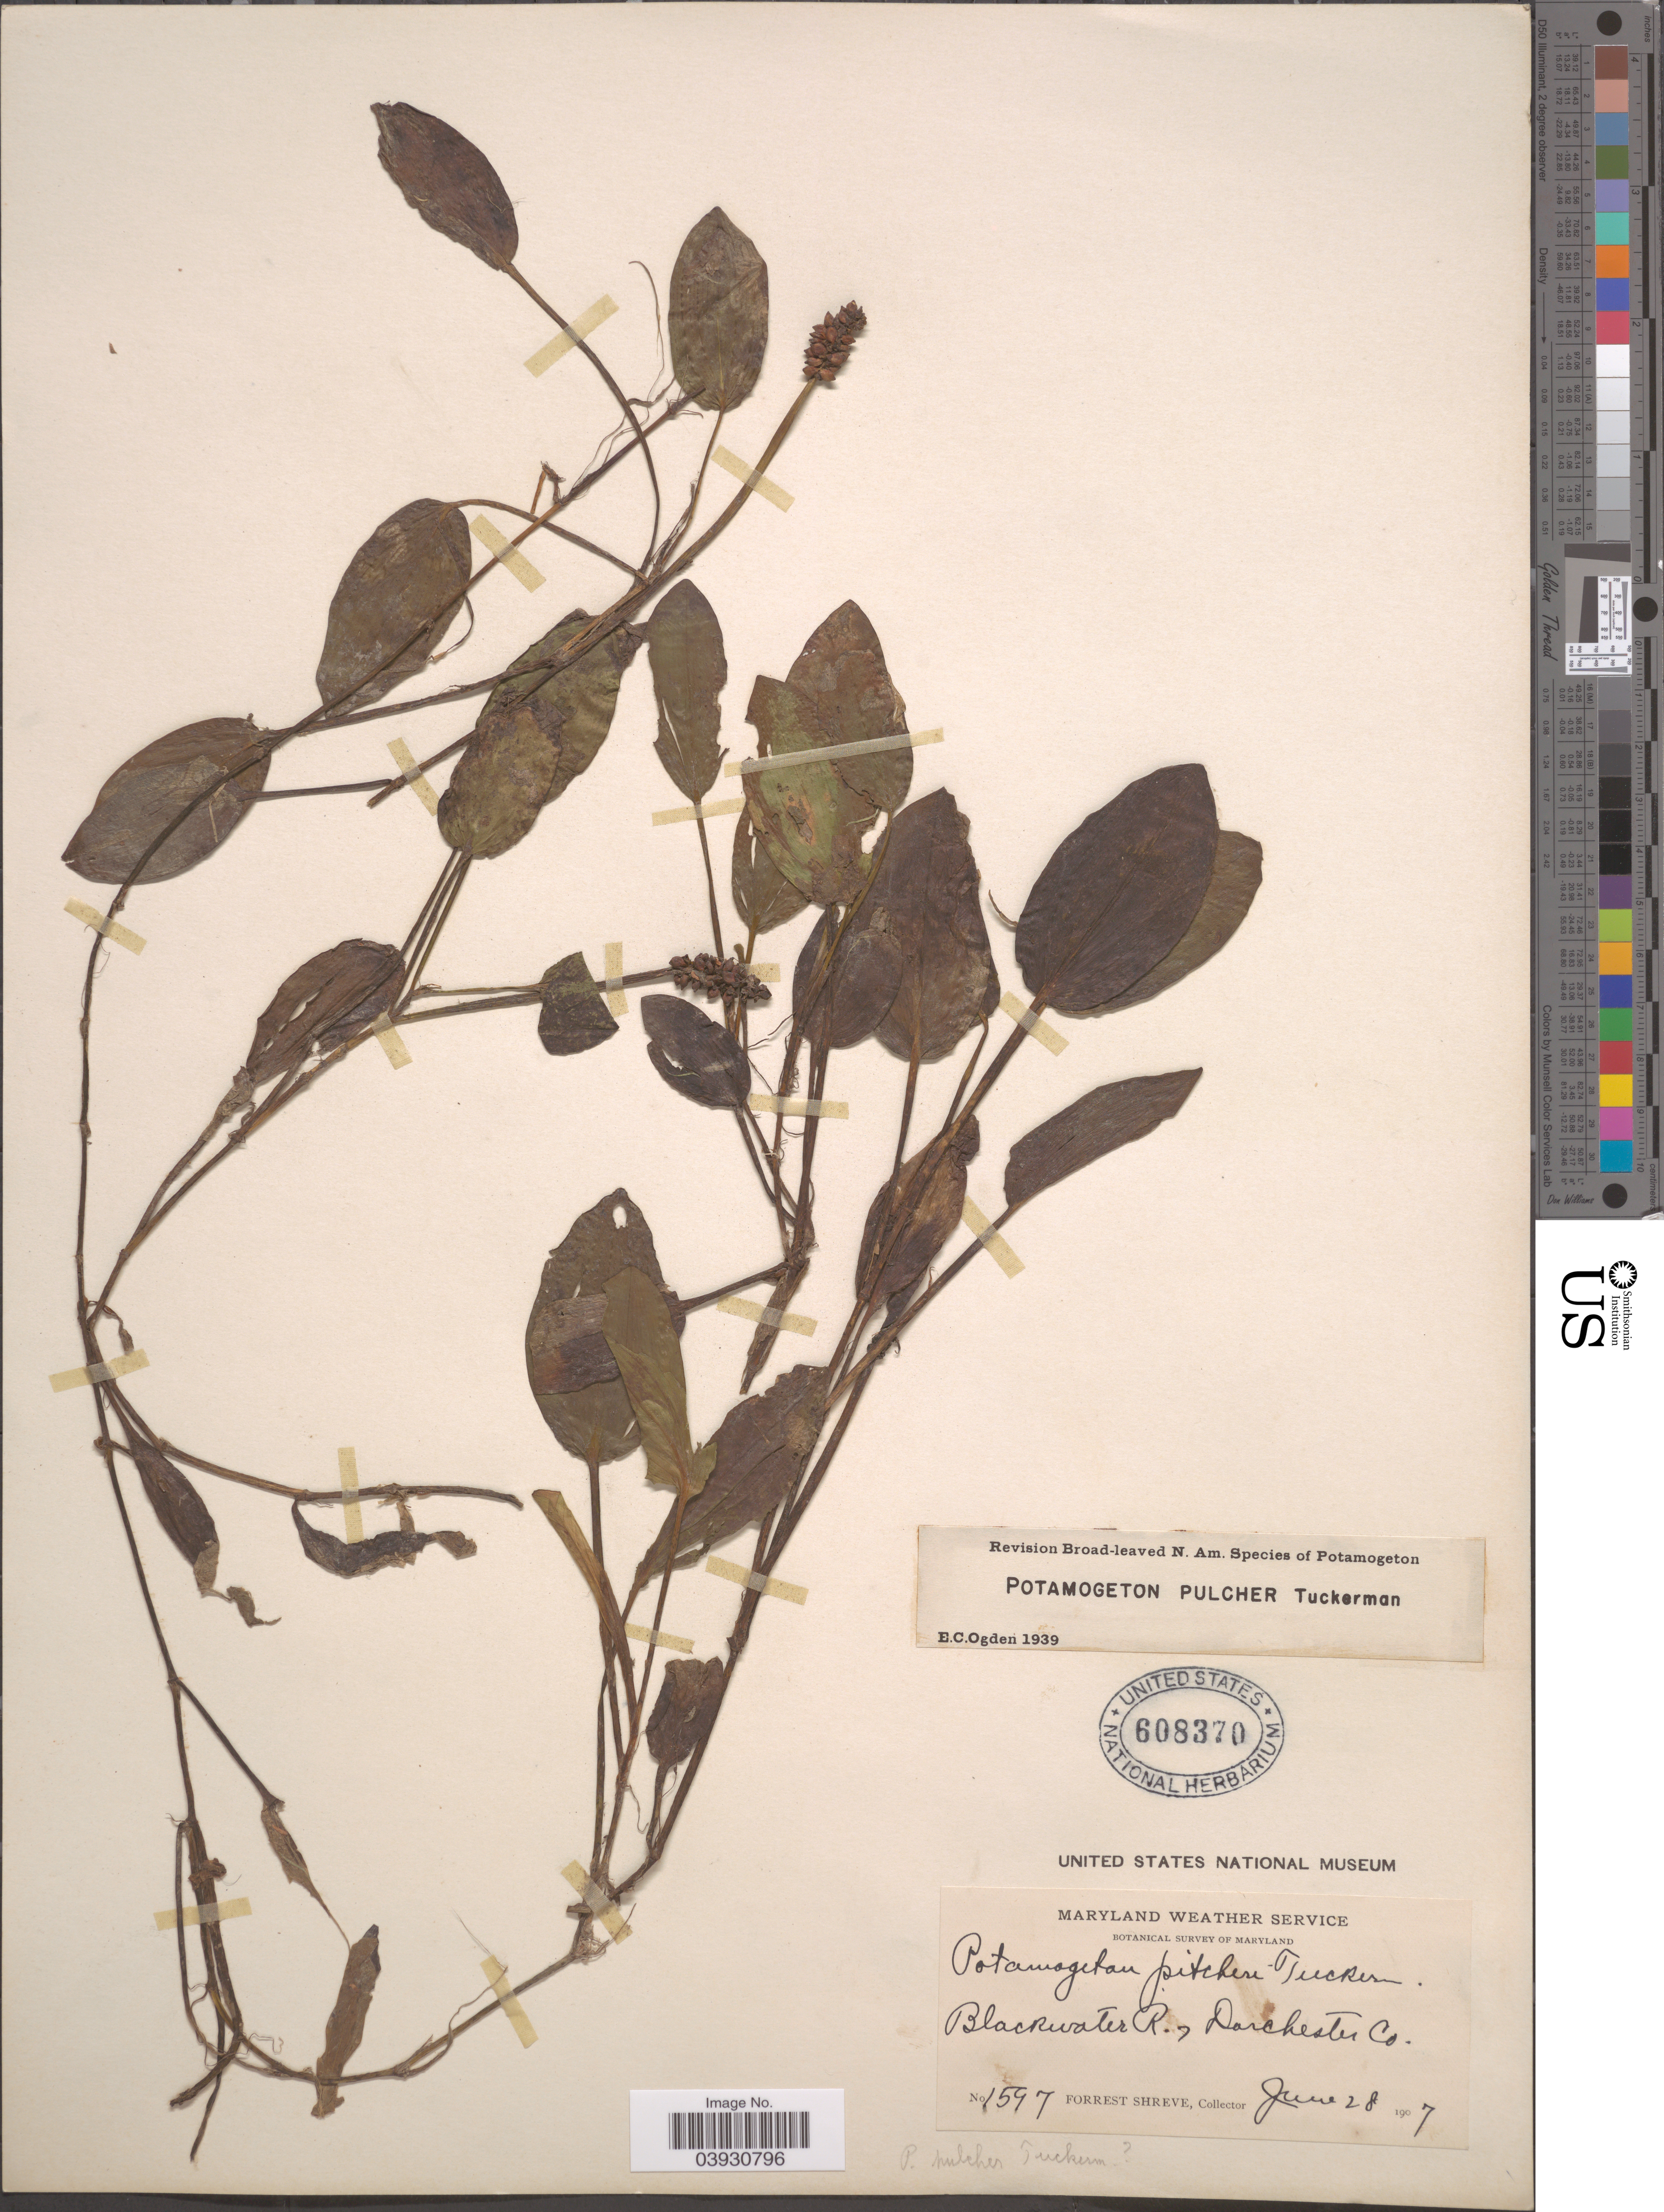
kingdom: Plantae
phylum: Tracheophyta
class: Liliopsida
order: Alismatales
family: Potamogetonaceae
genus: Potamogeton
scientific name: Potamogeton pulcher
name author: Tuck.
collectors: F. Shreve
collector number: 1597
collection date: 1907-06-28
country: United States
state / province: Maryland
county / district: Dorchester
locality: Maryland Weather Service. [unsure placement] Blackwater R. of Darchester Co.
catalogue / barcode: US 608370